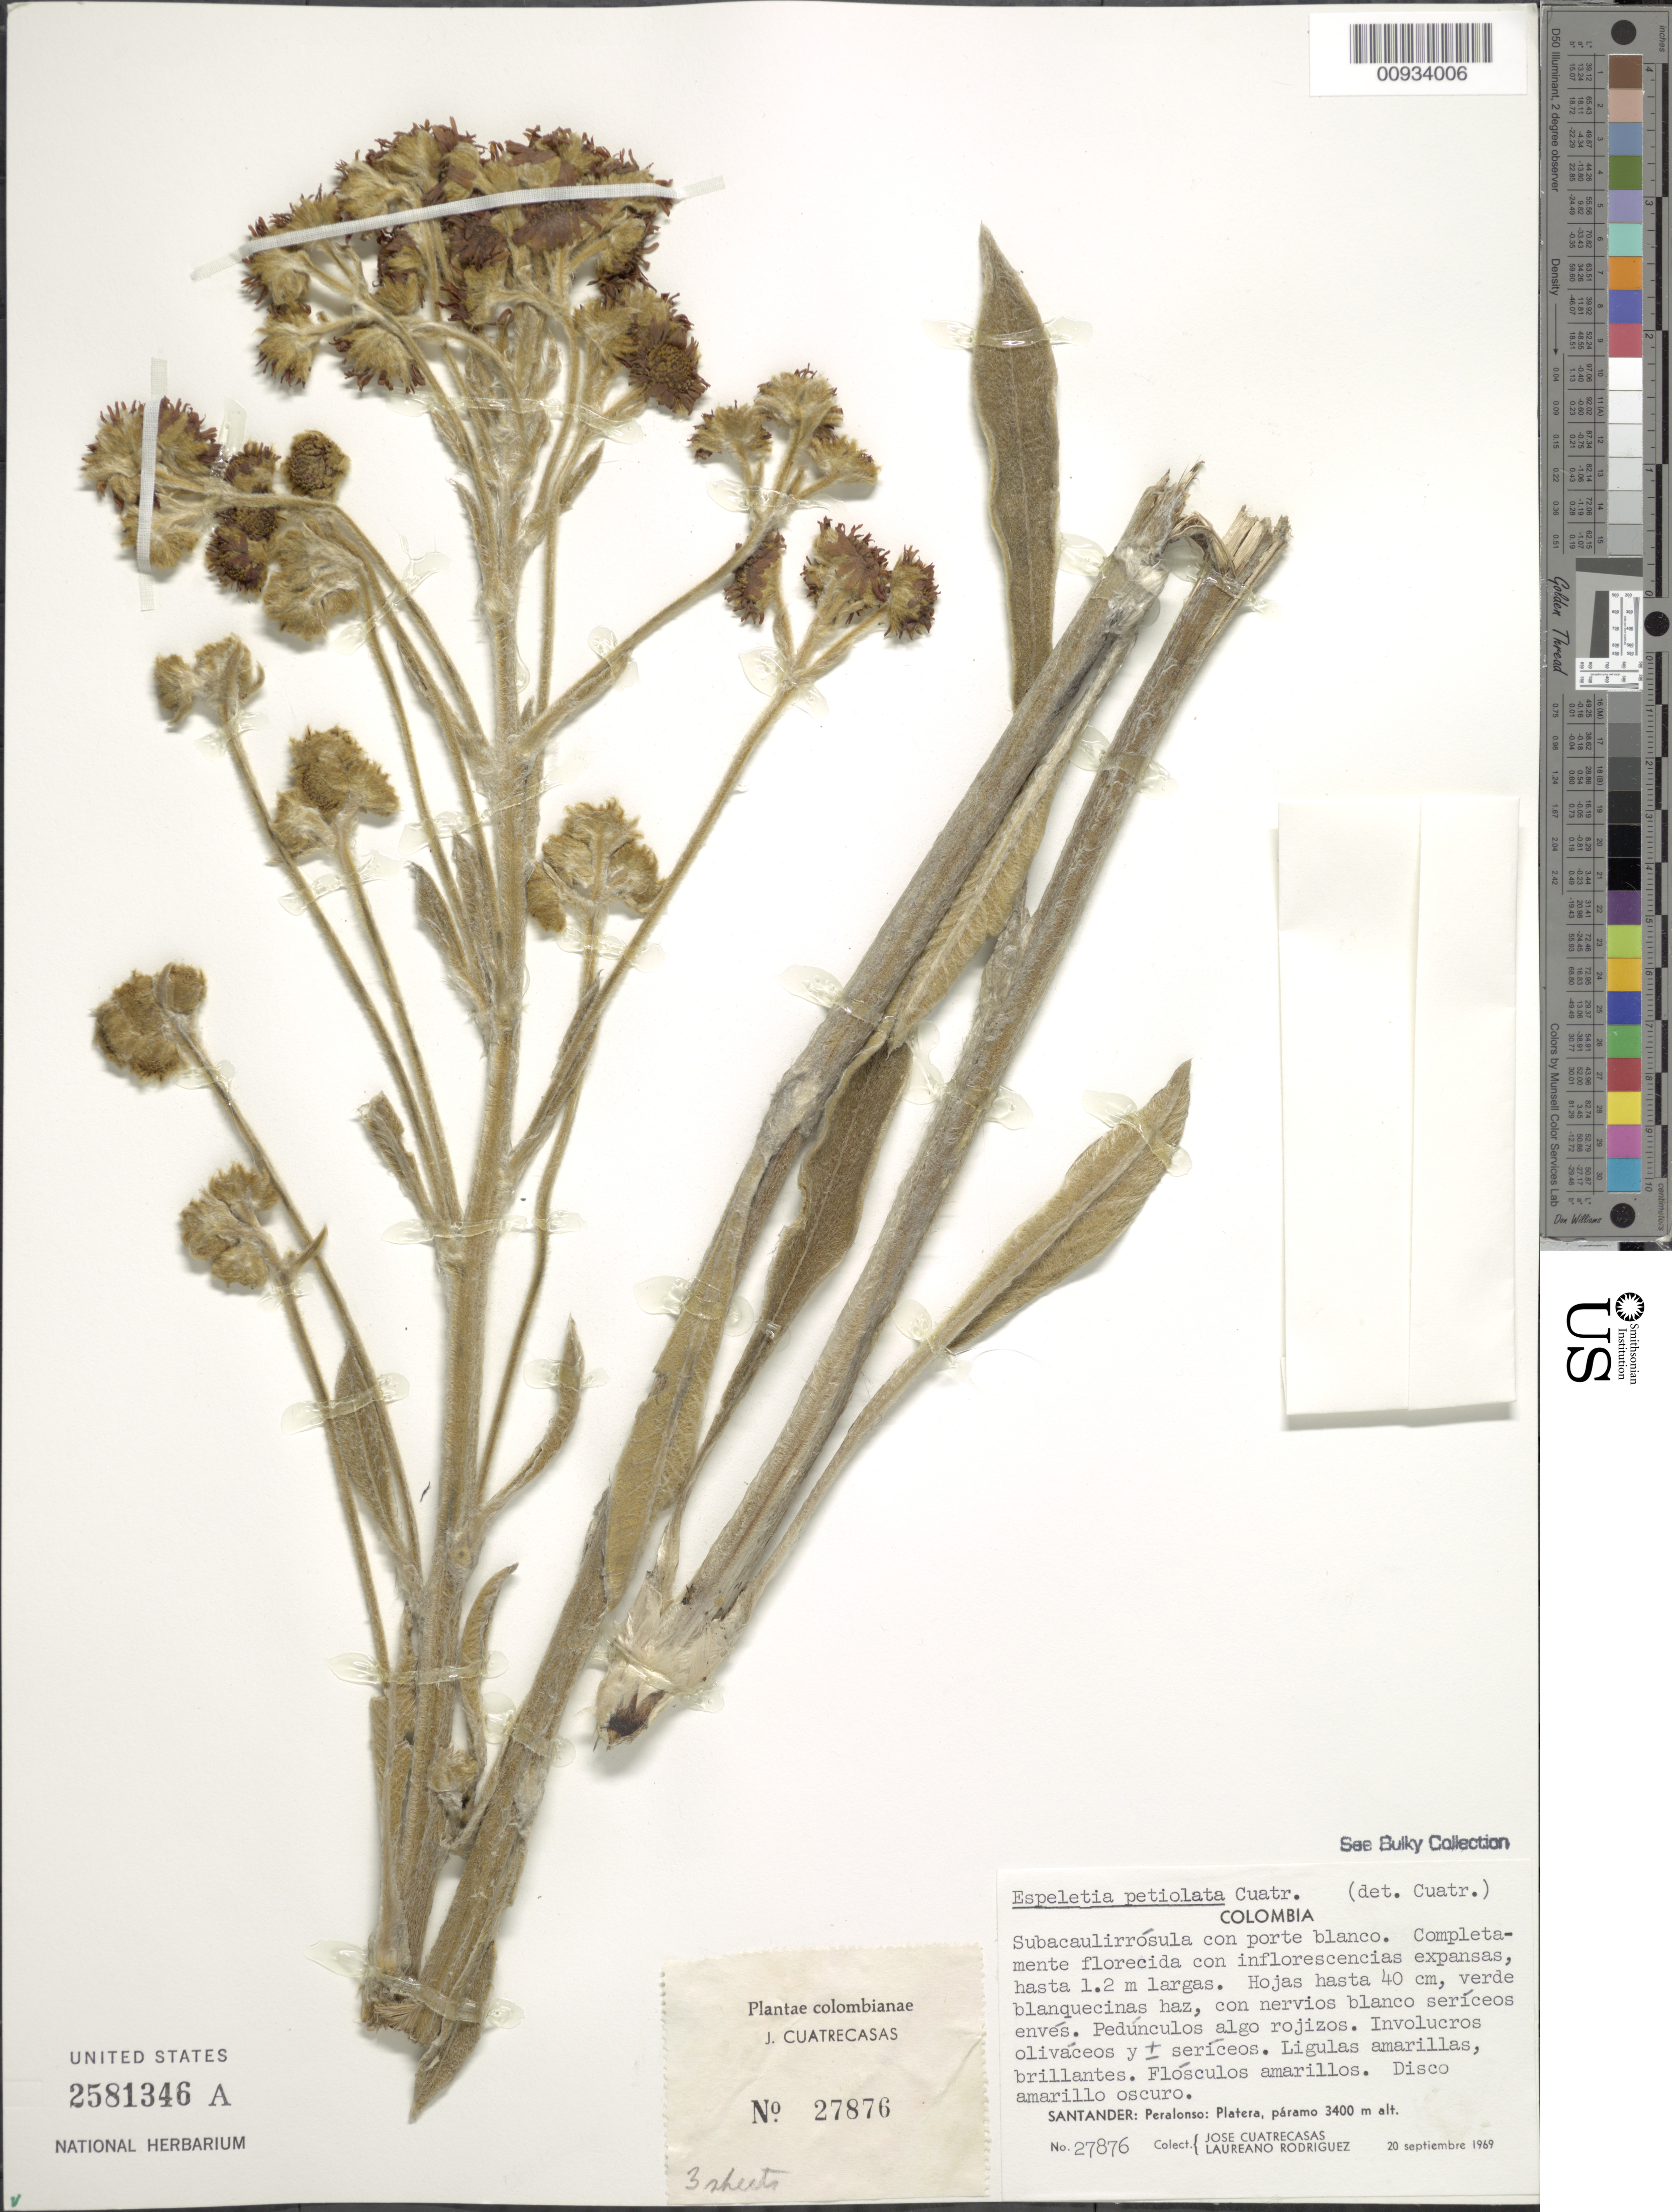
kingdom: Plantae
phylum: Tracheophyta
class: Magnoliopsida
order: Asterales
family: Asteraceae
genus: Espeletiopsis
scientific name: Espeletiopsis petiolata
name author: (Cuatrec.) Cuatrec.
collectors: J. Cuatrecasas & L. Rodriguez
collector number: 27876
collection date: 1969-09-20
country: Colombia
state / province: Santander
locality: Peralonso, Platera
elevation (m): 3400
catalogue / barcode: US 2581346A